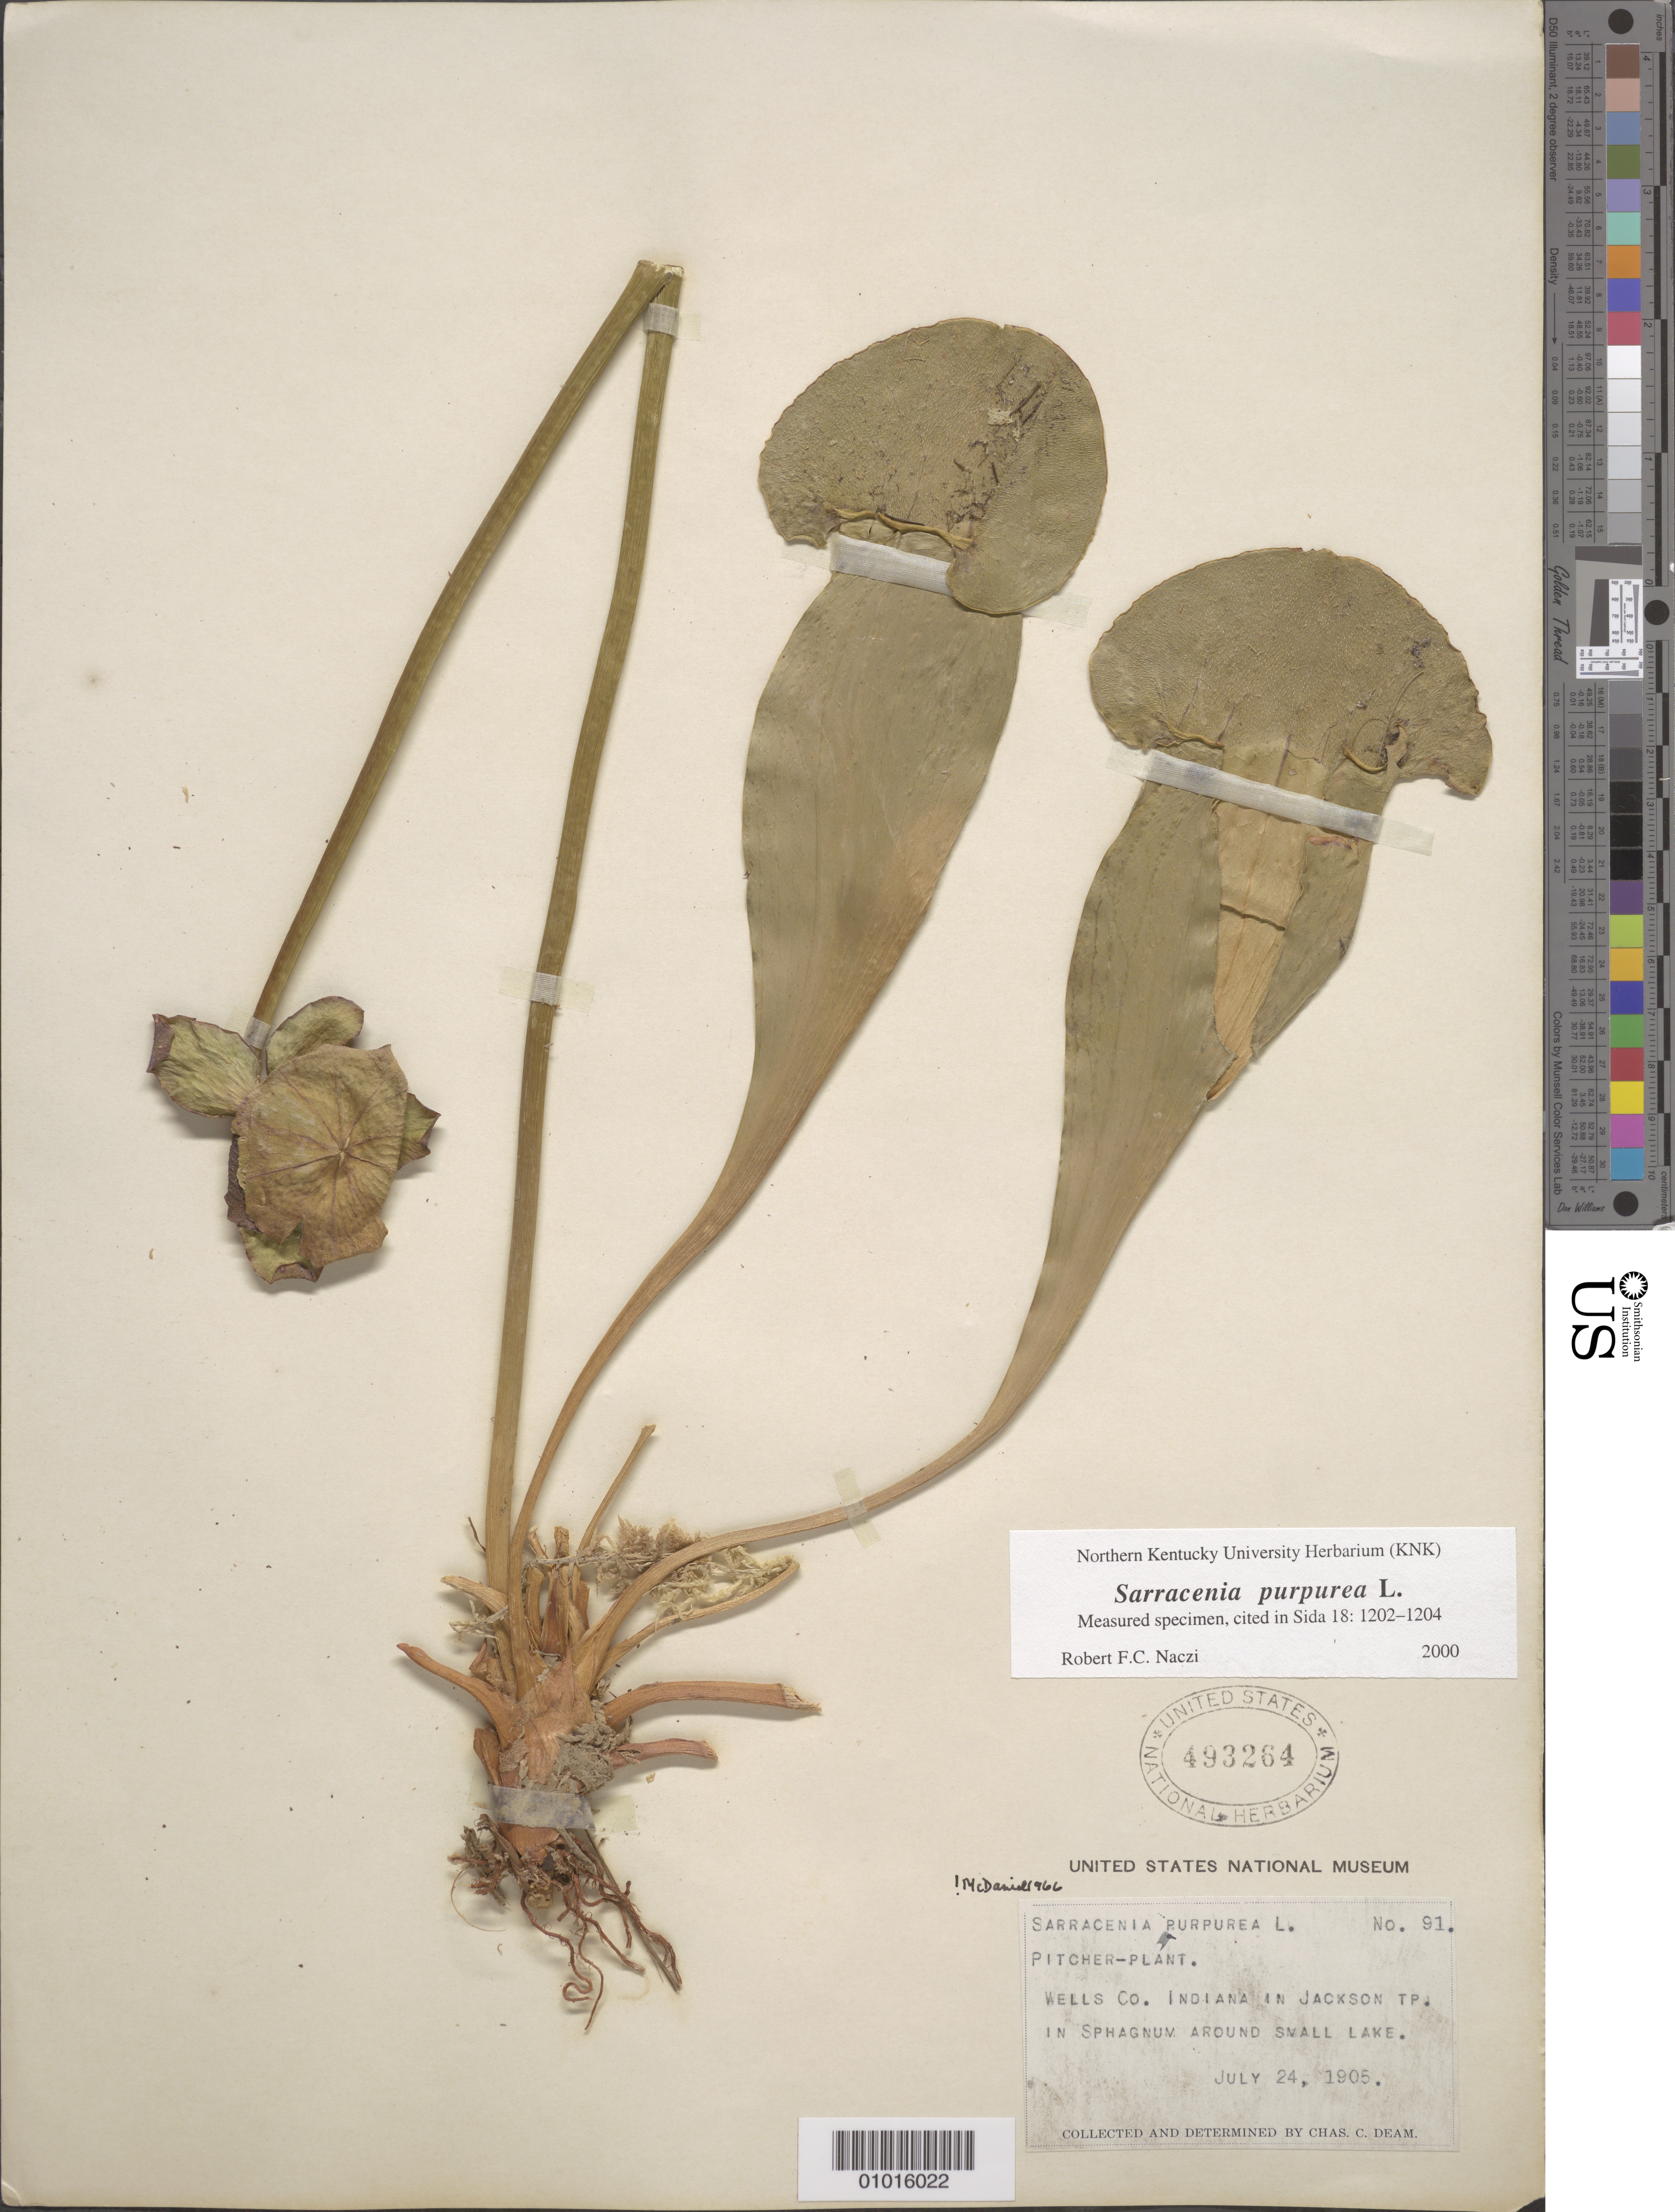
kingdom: Plantae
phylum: Tracheophyta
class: Magnoliopsida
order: Ericales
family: Sarraceniaceae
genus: Sarracenia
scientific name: Sarracenia purpurea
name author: L.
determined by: Naczi, R. F. C.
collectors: C. C. Deam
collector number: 91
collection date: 1905-07-24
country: United States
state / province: Indiana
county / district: Wells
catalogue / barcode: US 493264